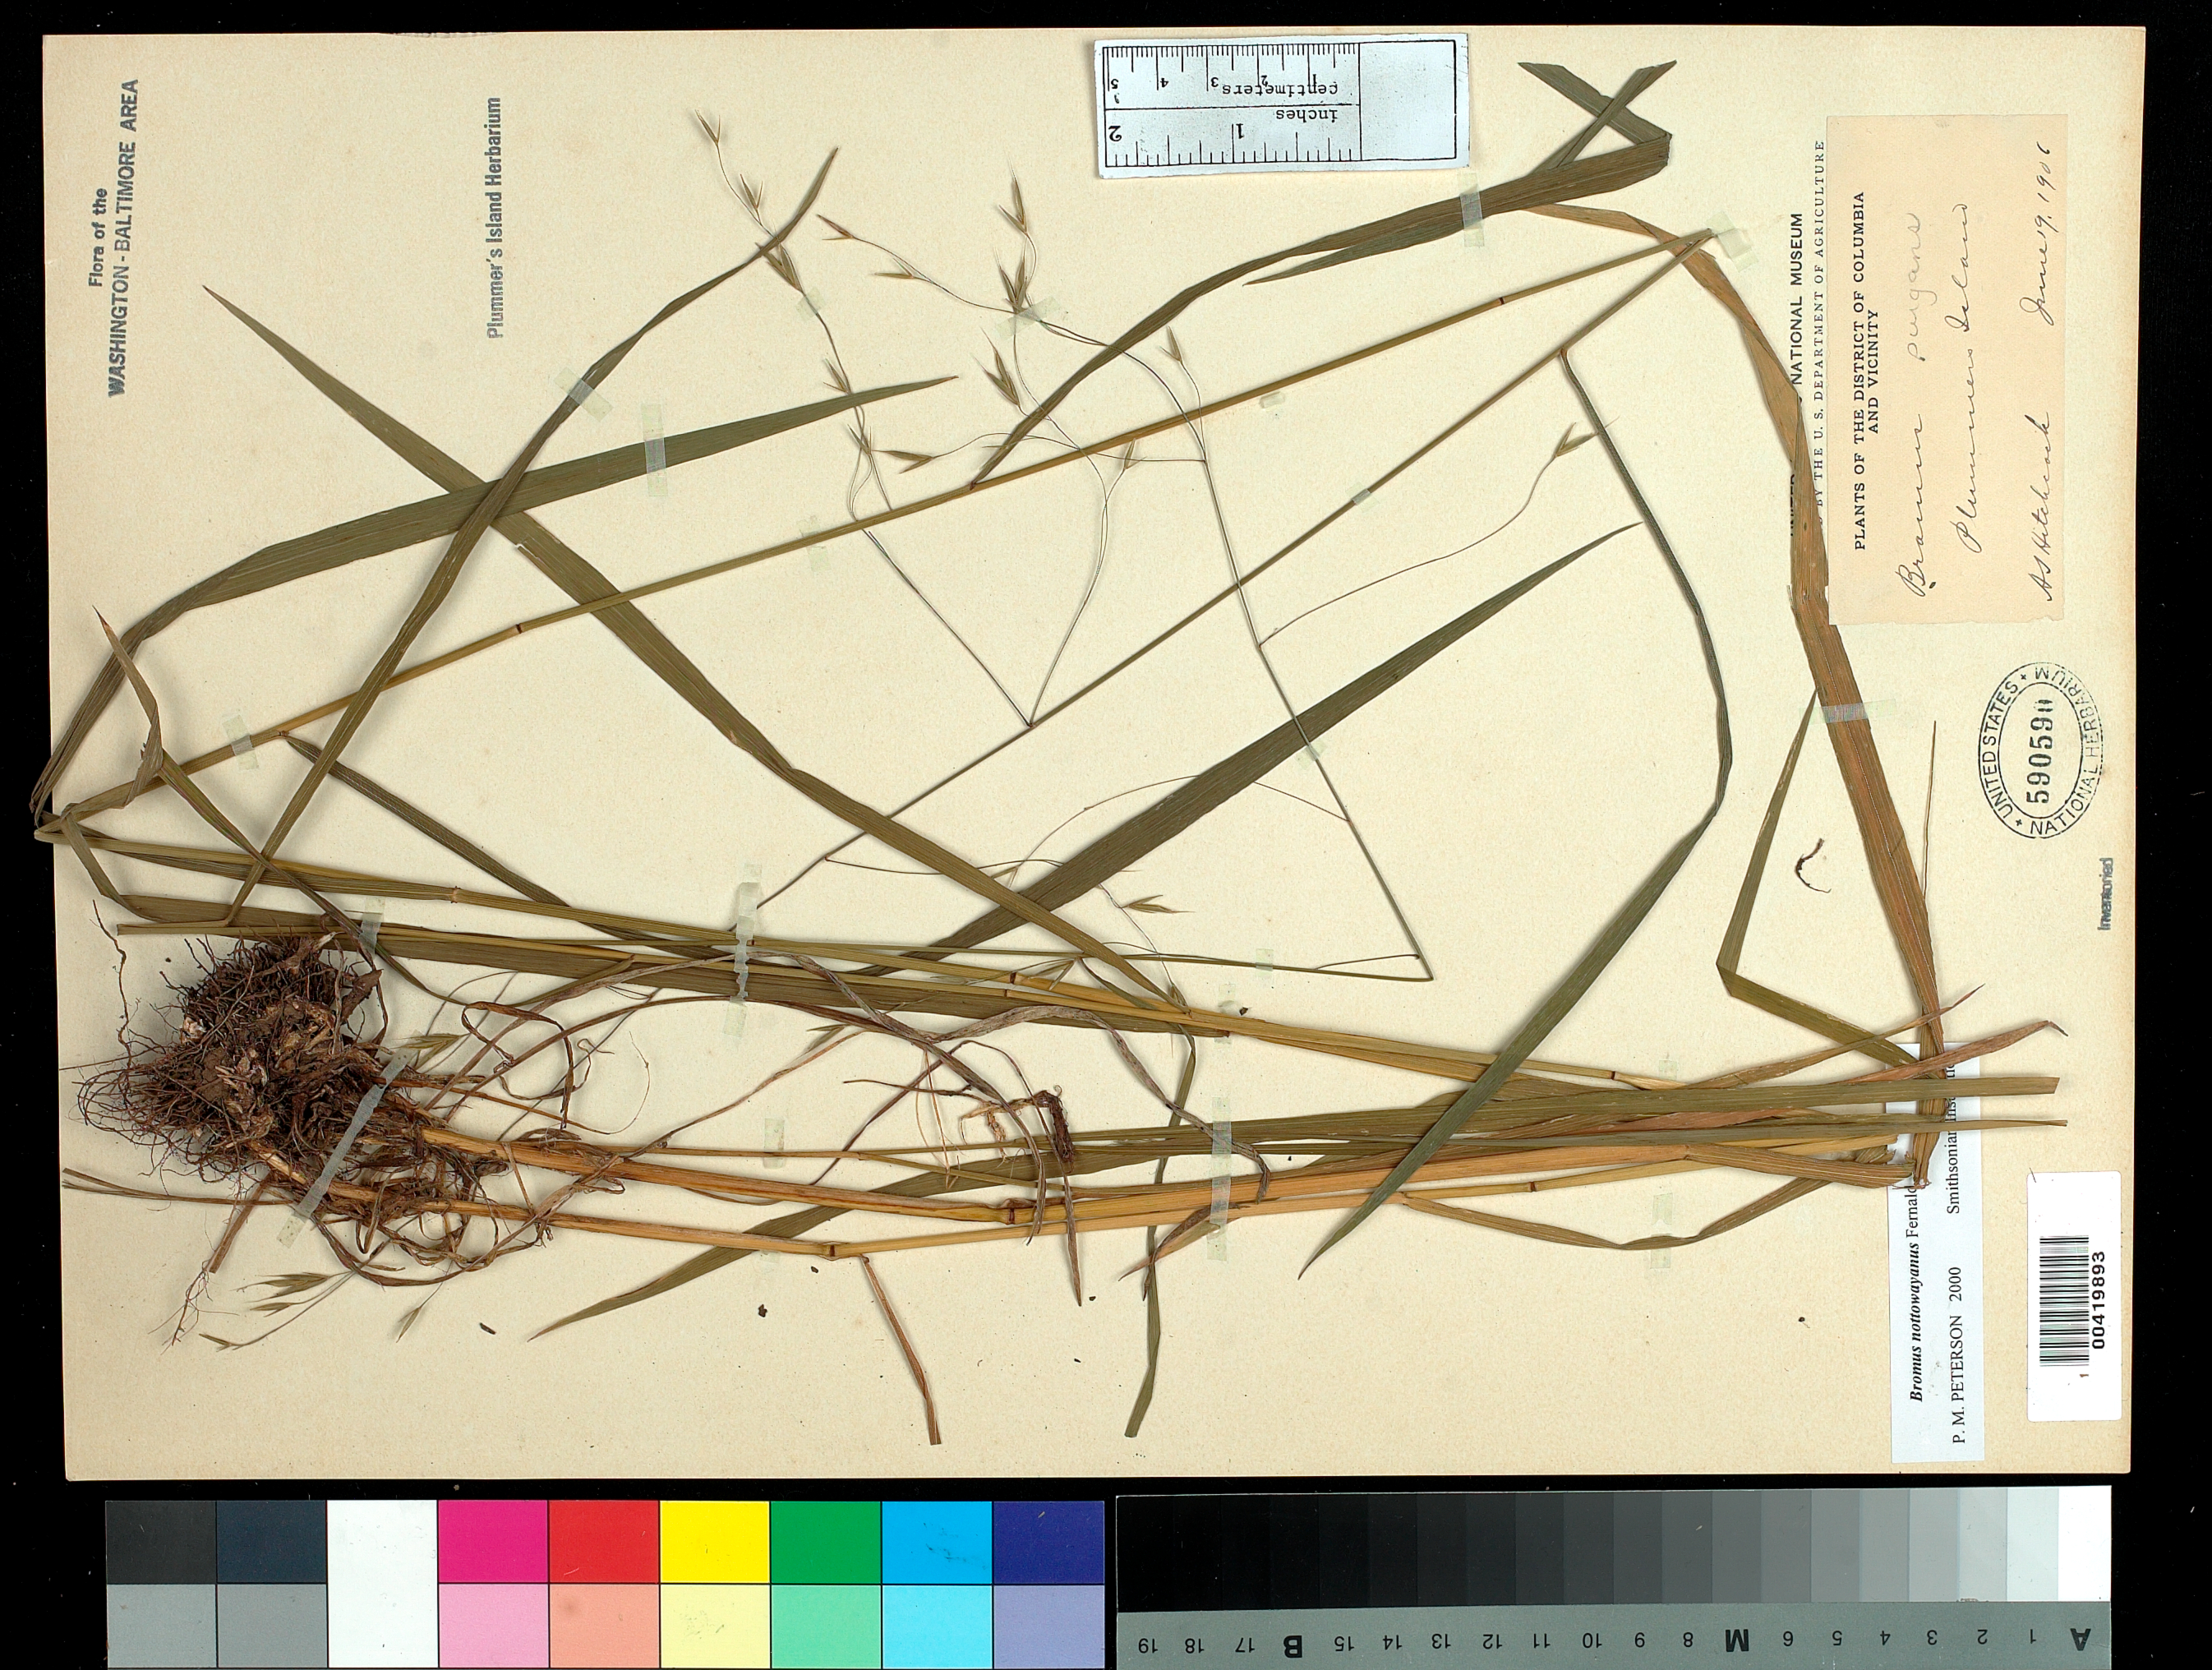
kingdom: Plantae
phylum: Tracheophyta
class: Liliopsida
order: Poales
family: Poaceae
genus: Bromus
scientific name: Bromus nottawayanus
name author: Fernald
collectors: A. S. Hitchcock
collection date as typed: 19 Jun 1906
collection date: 1906-06-19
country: United States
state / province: Maryland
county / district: Montgomery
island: Plummers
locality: Plummer's Island Plummers Island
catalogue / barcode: US 590590